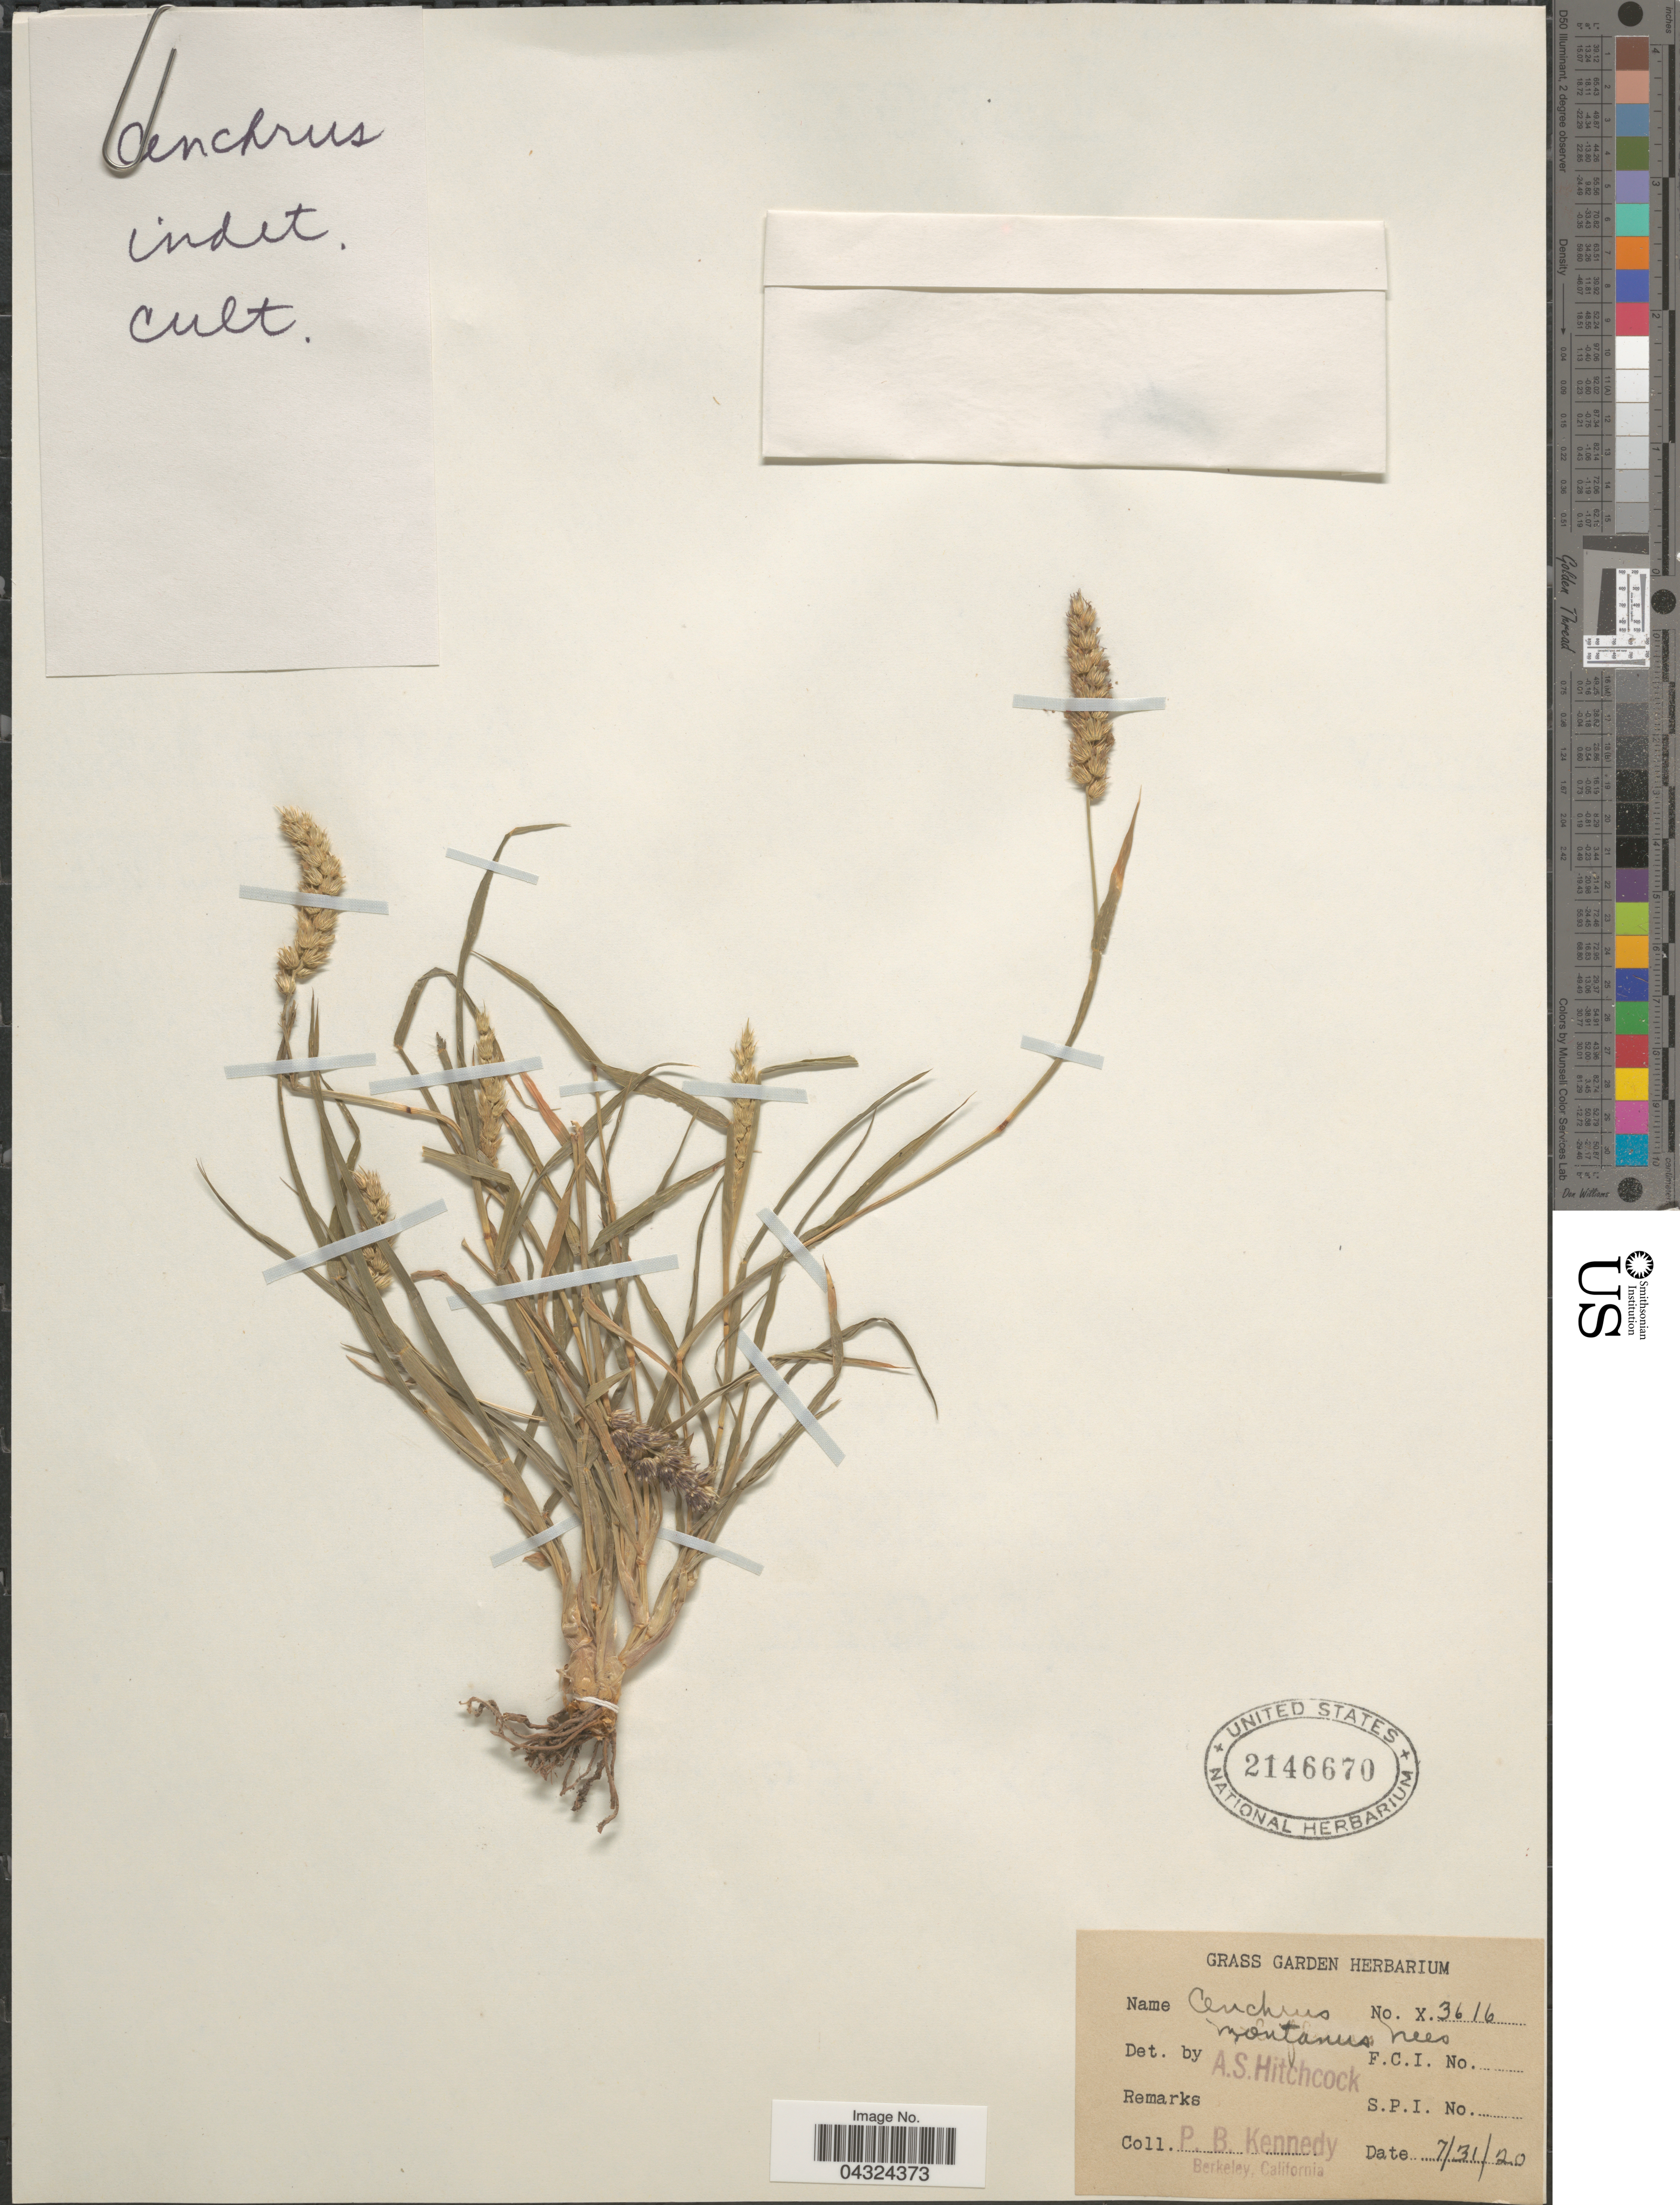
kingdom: Plantae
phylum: Tracheophyta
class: Liliopsida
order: Poales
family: Poaceae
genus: Cenchrus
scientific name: Cenchrus sp.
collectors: P. B. Kennedy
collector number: X3616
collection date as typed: Transcribed d/m/y: 31/7/20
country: United States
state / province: California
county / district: Alameda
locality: Berkeley.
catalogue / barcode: US 2146670